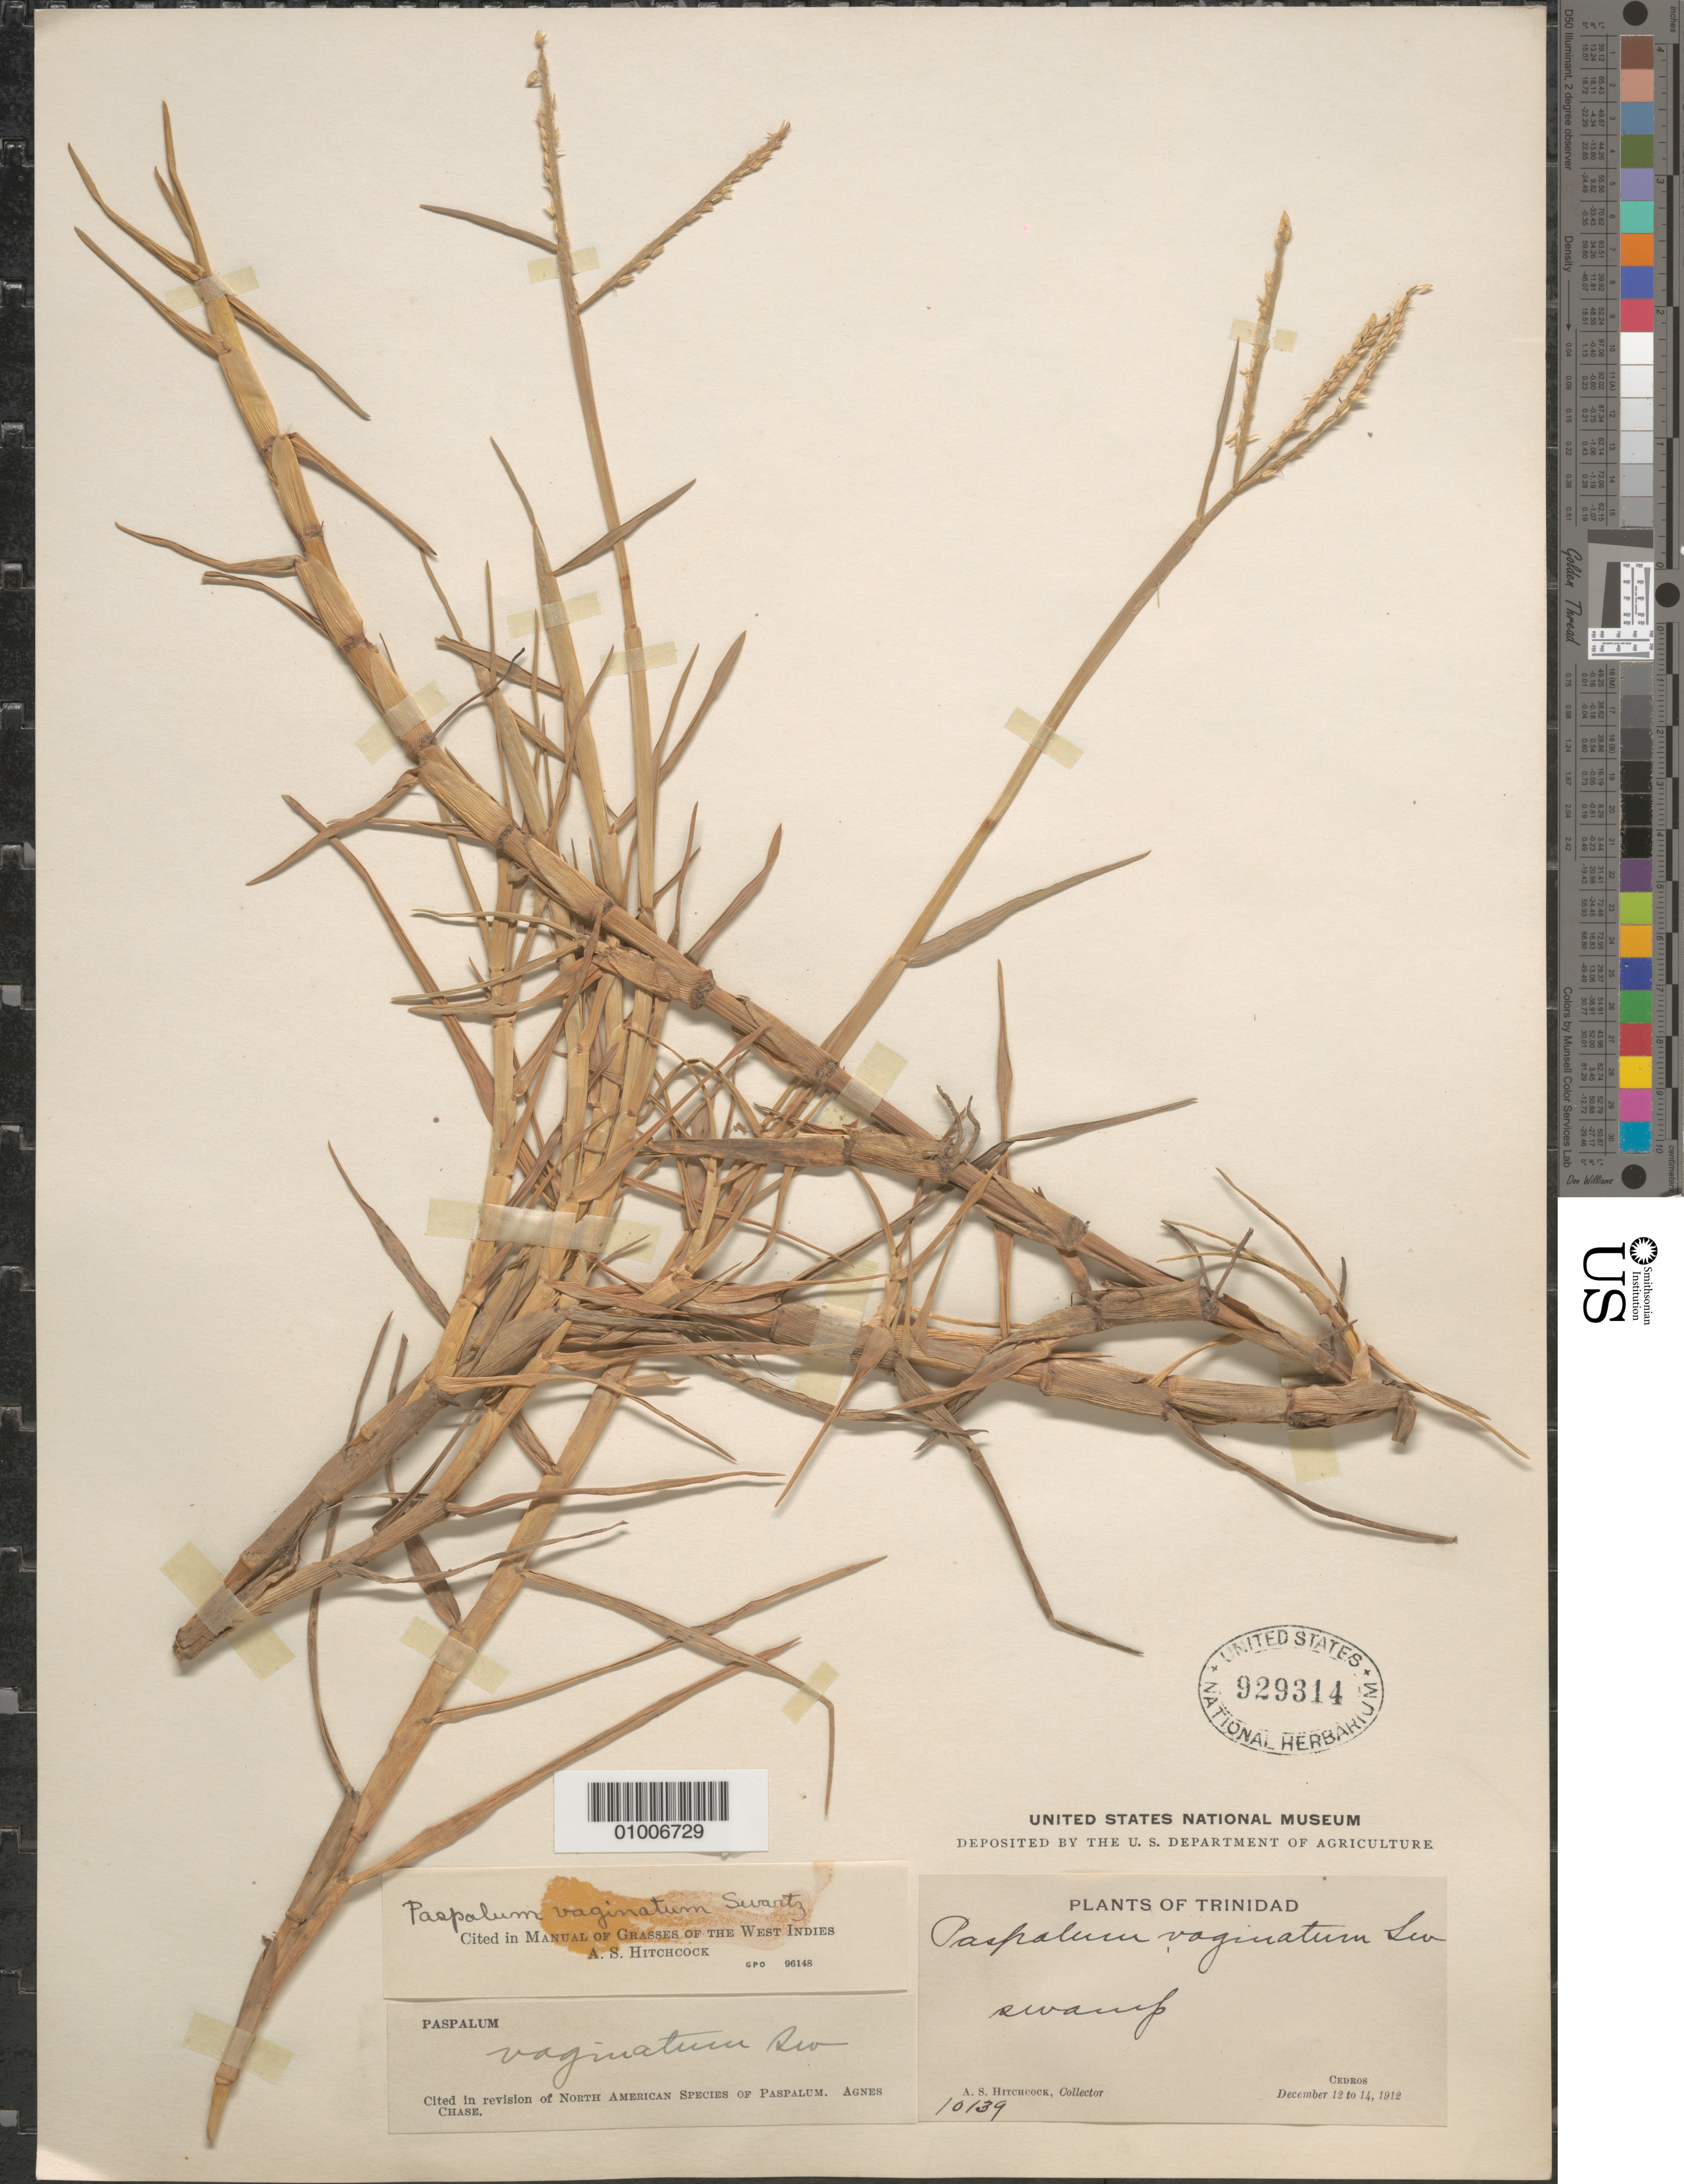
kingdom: Plantae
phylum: Tracheophyta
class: Liliopsida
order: Poales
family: Poaceae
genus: Paspalum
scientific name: Paspalum vaginatum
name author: Sw.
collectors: A. S. Hitchcock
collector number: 10139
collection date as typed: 12 Dec 1912 to 14 Dec 1912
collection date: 1912-12-12/1912-12-14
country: Trinidad and Tobago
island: Trinidad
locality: swamp. Cedros.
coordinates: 0 N, 0 E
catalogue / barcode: US 929314